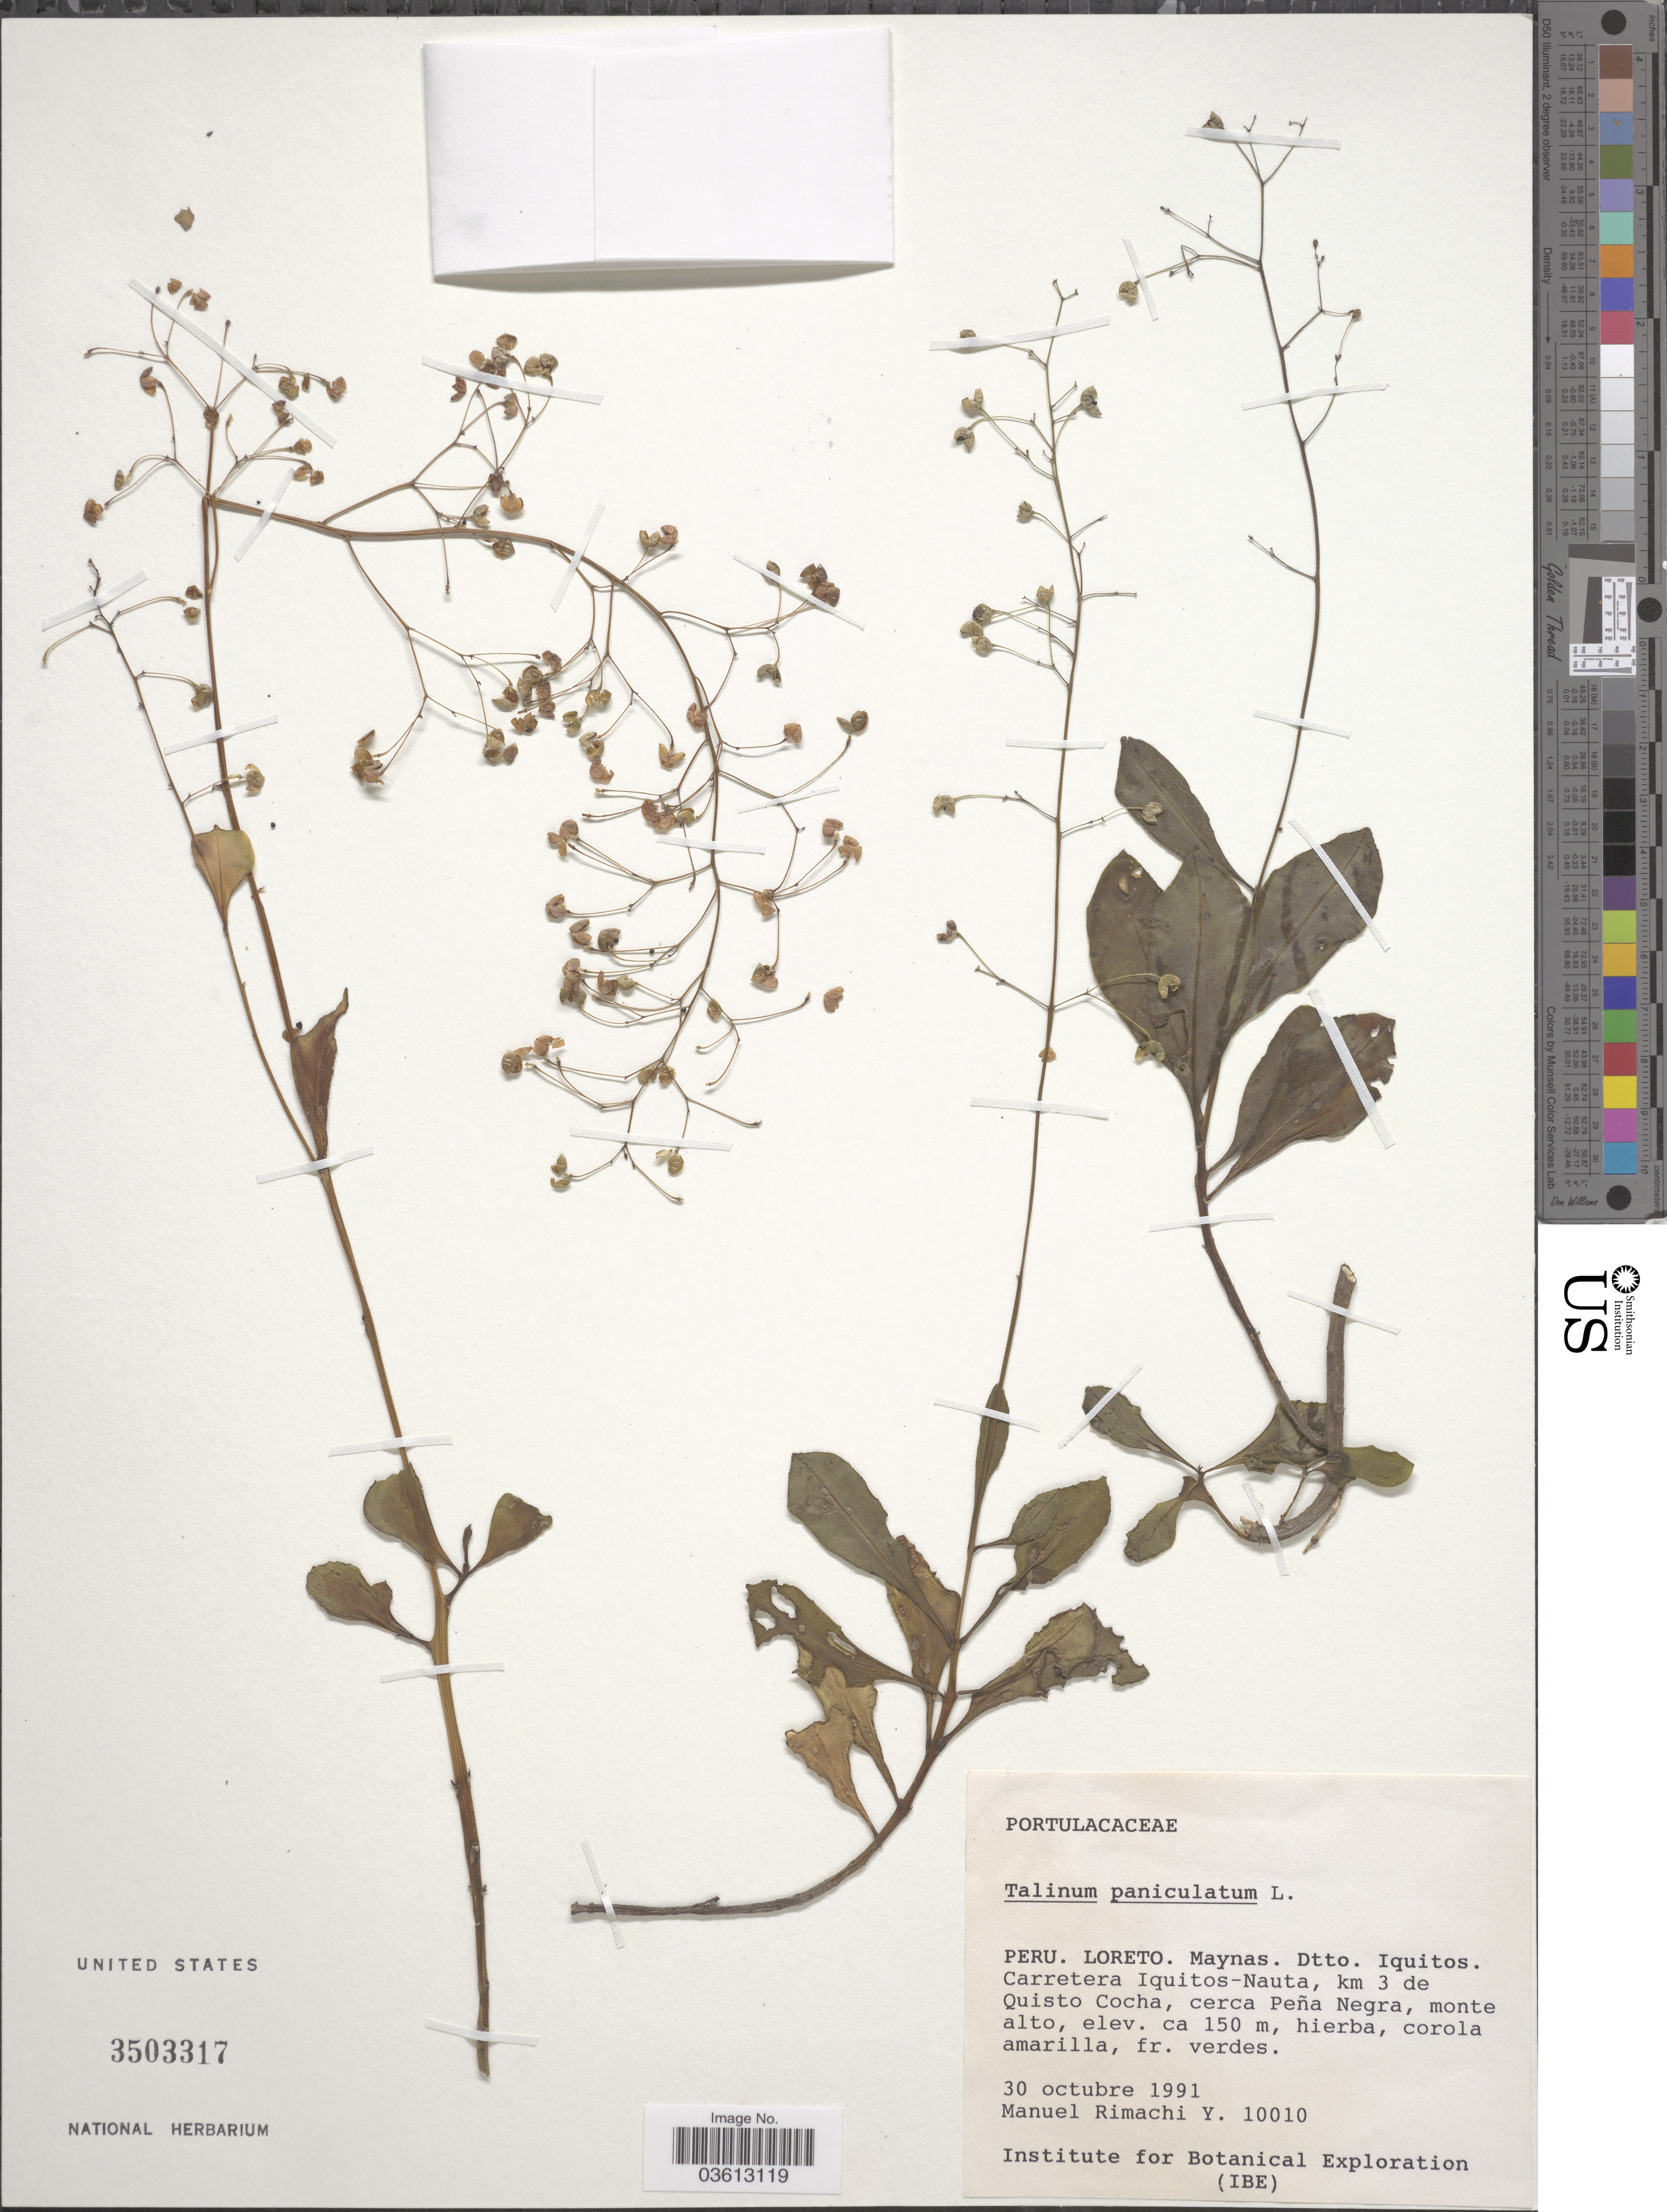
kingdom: Plantae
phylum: Tracheophyta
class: Magnoliopsida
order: Caryophyllales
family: Talinaceae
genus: Talinum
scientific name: Talinum paniculatum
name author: (Jacq.) Gaertn.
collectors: M. Rimachi Y.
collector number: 10010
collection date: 1991-10-30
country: Peru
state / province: Loreto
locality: Maynas. Dtto. Iquitos. Carretera Iquitos-Nauta, km 3 de Quisto Cocha, cerca Peña Negra.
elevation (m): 150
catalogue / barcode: US 3503317